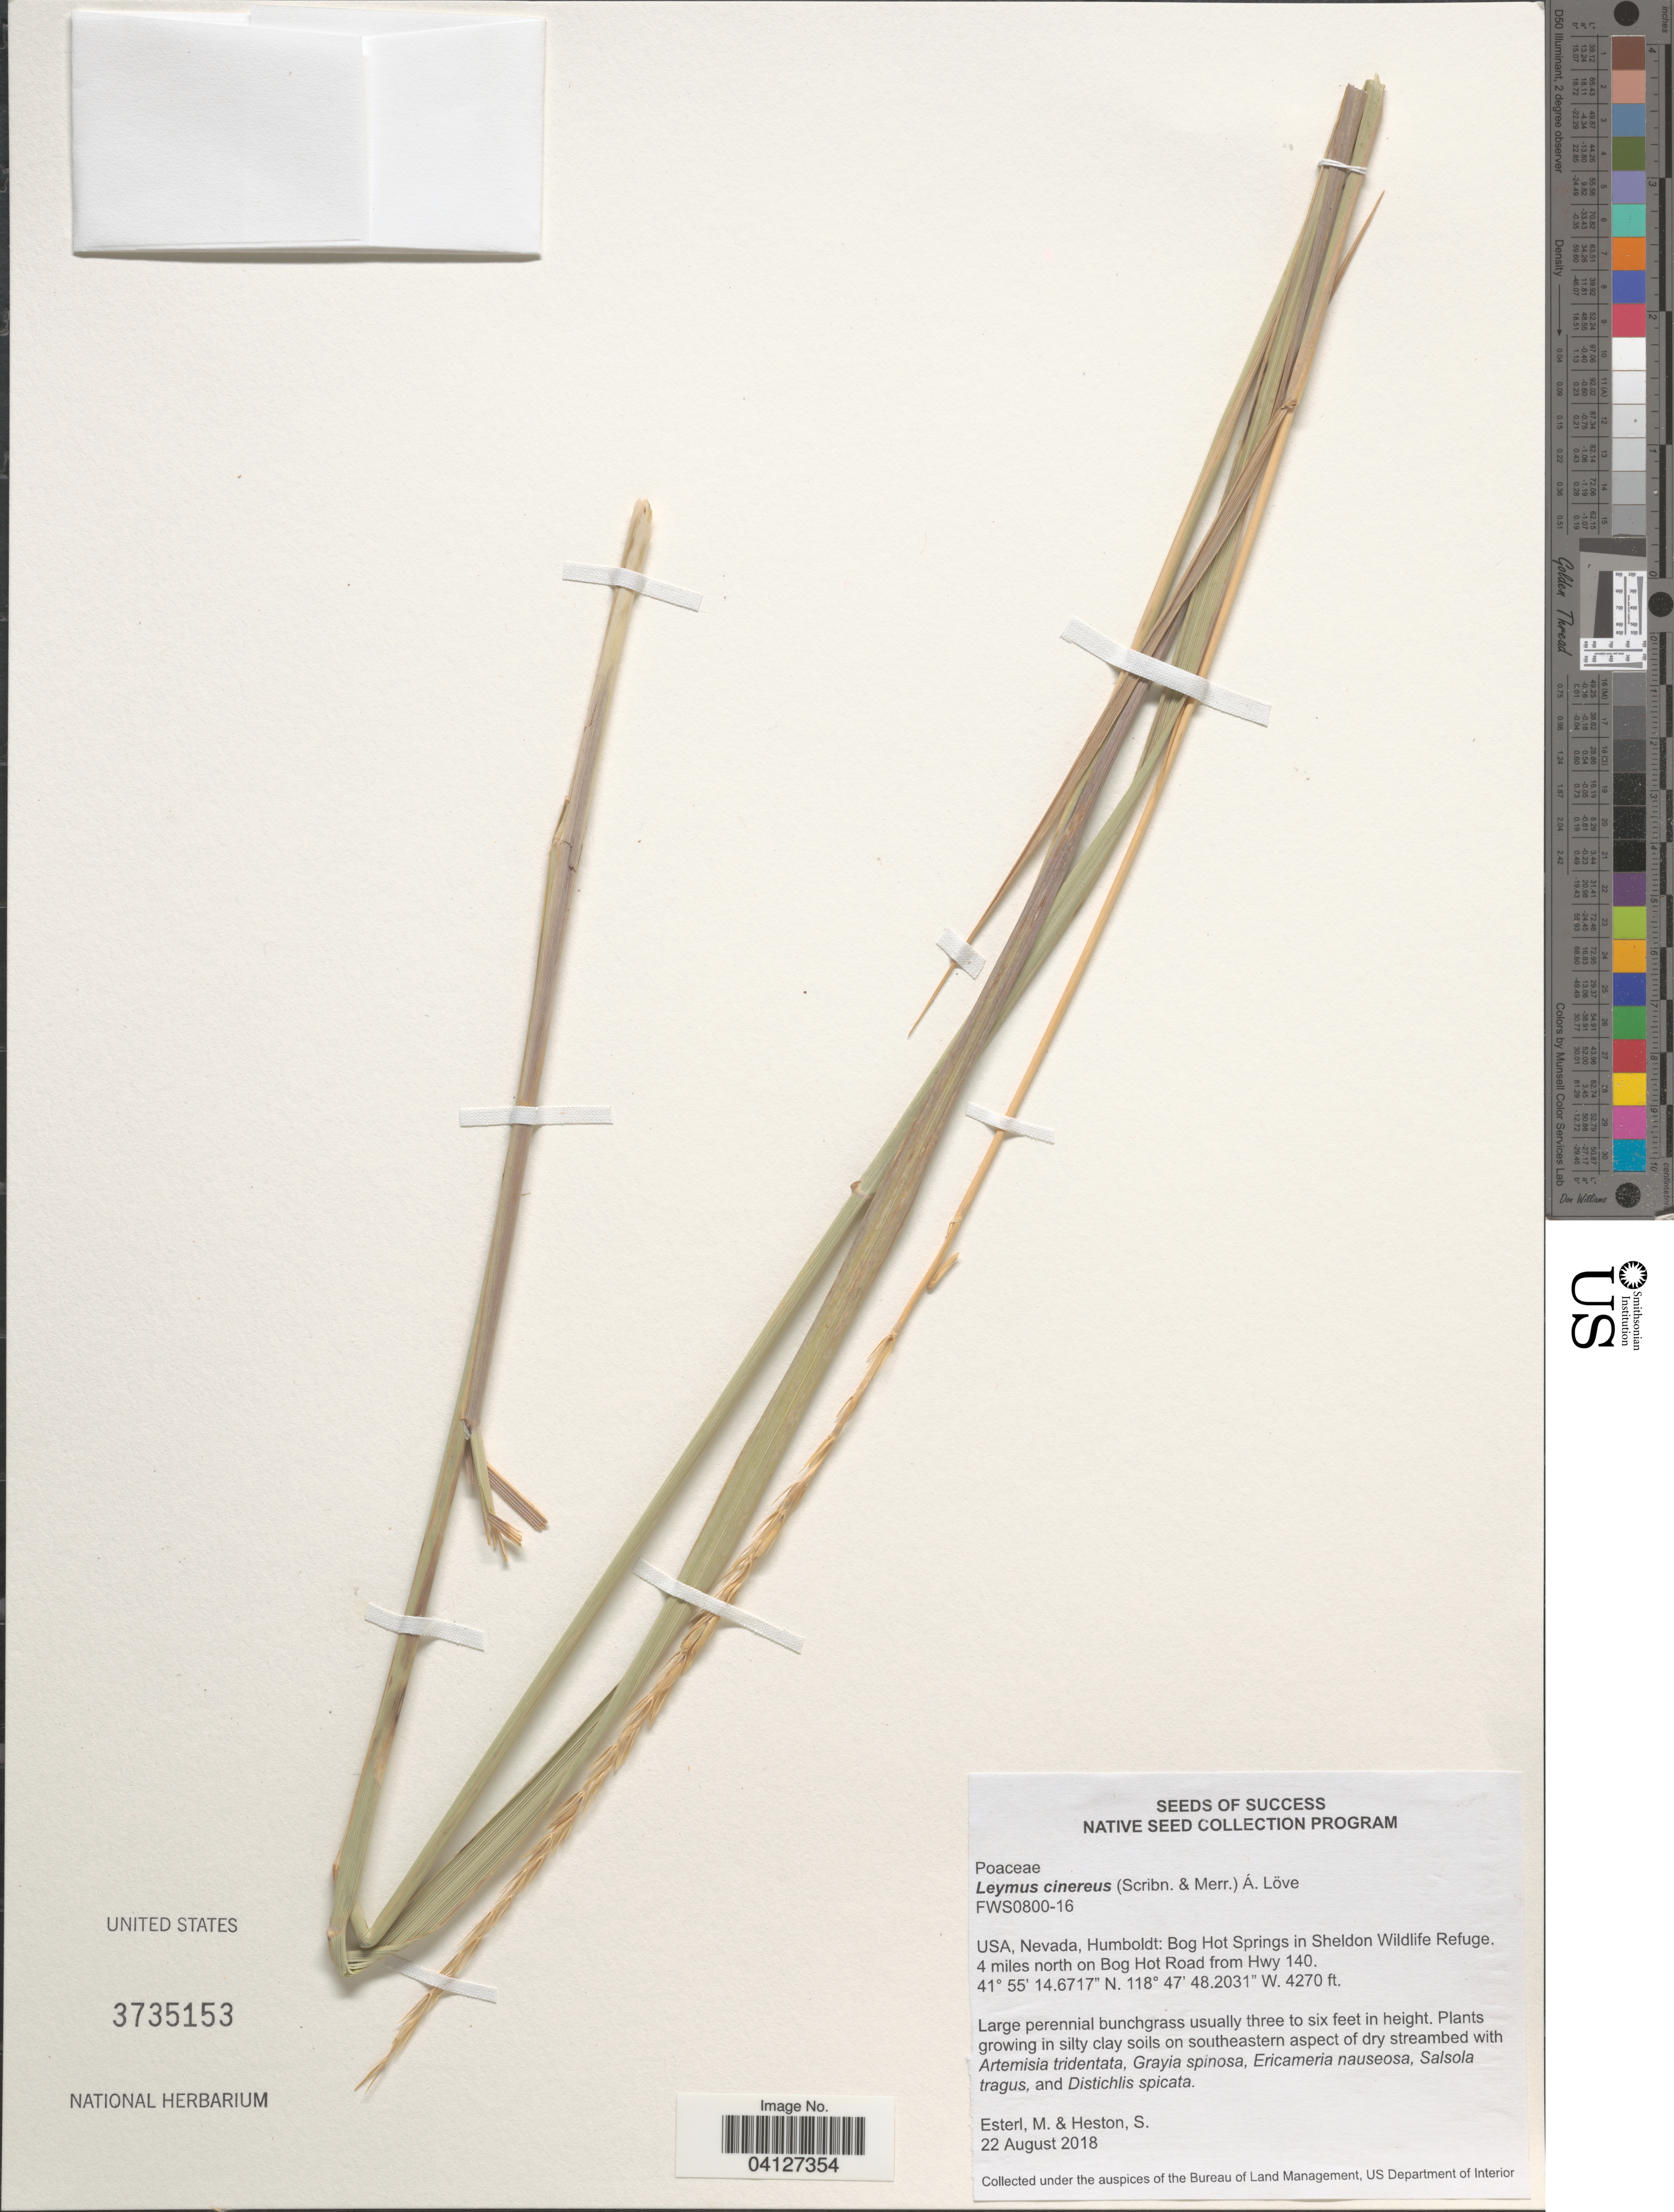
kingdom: Plantae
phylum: Tracheophyta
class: Liliopsida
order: Poales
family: Poaceae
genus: Leymus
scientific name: Leymus cinereus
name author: (Scribn. & Merr.) Á. Löve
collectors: M. Esterl & S. Heston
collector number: FWS0800-16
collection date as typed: Transcribed d/m/y: 22/8/2018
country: United States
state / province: Nevada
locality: Humboldt: Bog Hot Springs in Sheldon Wildlife Refuge. 4 miles north on Bog Hot Road from Hwy 140.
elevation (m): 1301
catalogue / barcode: US 3735153